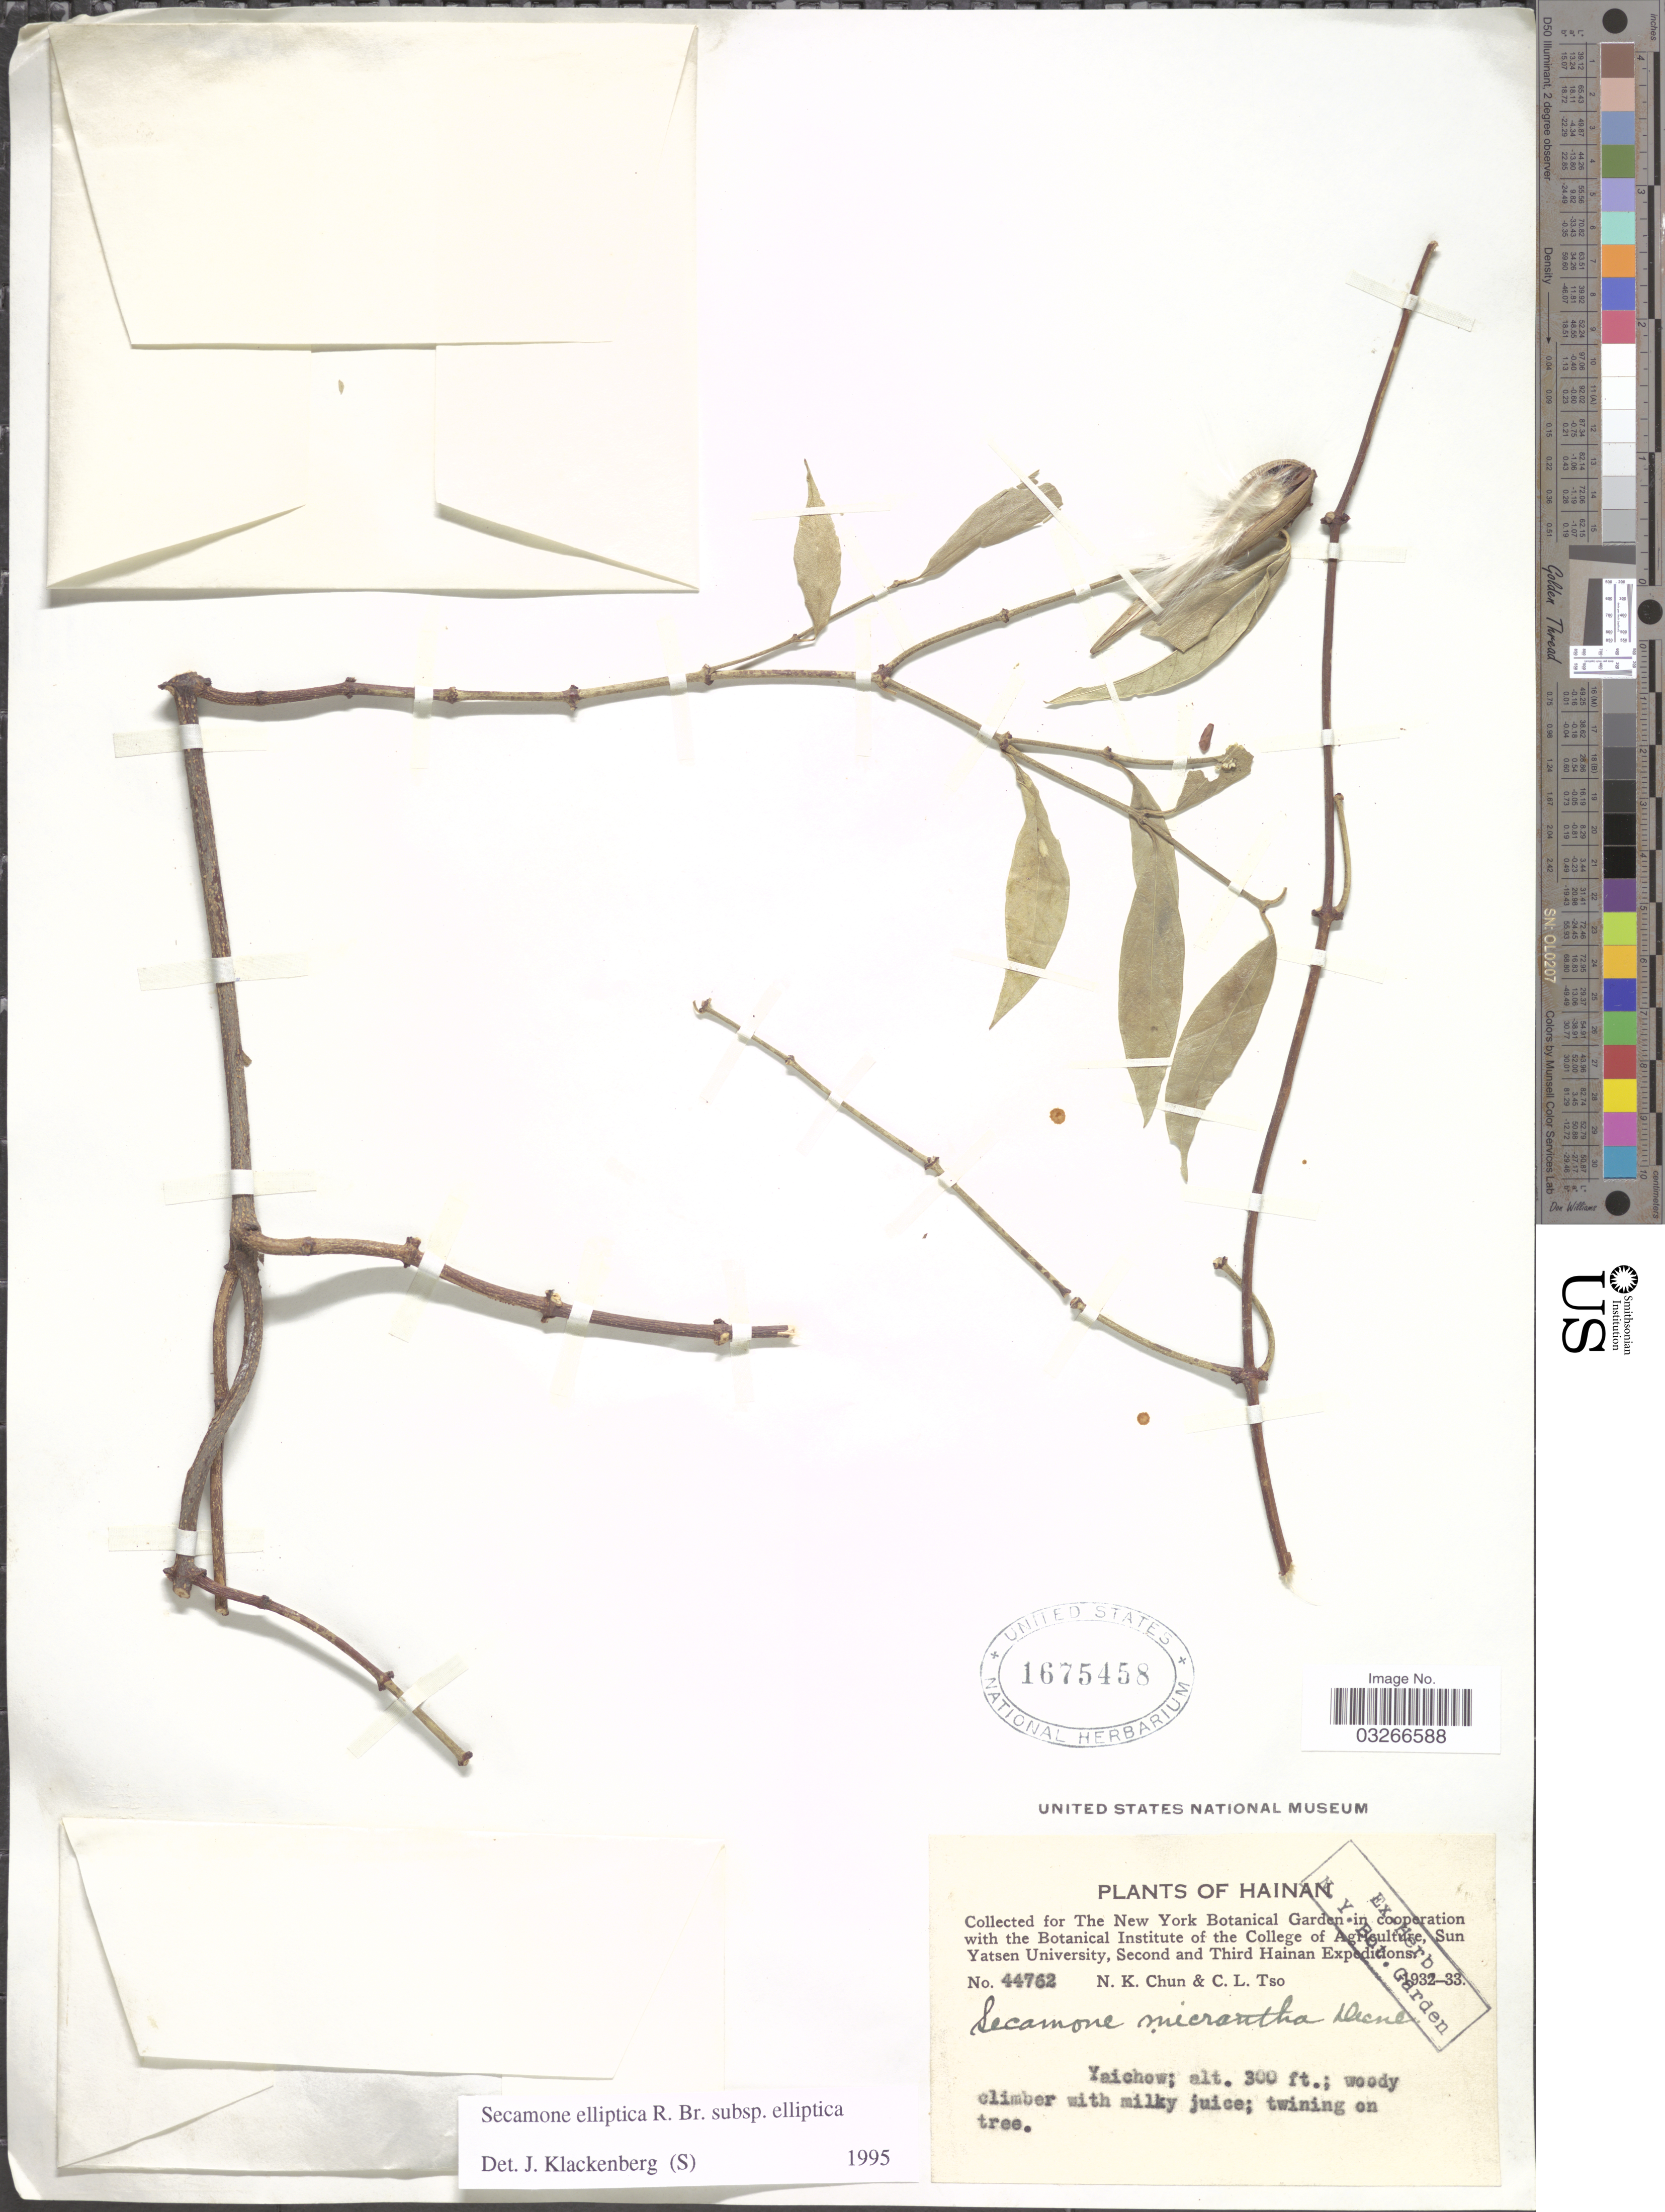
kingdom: Plantae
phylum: Tracheophyta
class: Magnoliopsida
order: Gentianales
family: Apocynaceae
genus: Secamone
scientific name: Secamone elliptica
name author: R. Br.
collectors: N. K. Chun & C. Tso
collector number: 44762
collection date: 1932/1933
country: China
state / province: Hainan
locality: Yaichow.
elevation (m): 91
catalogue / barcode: US 1675458